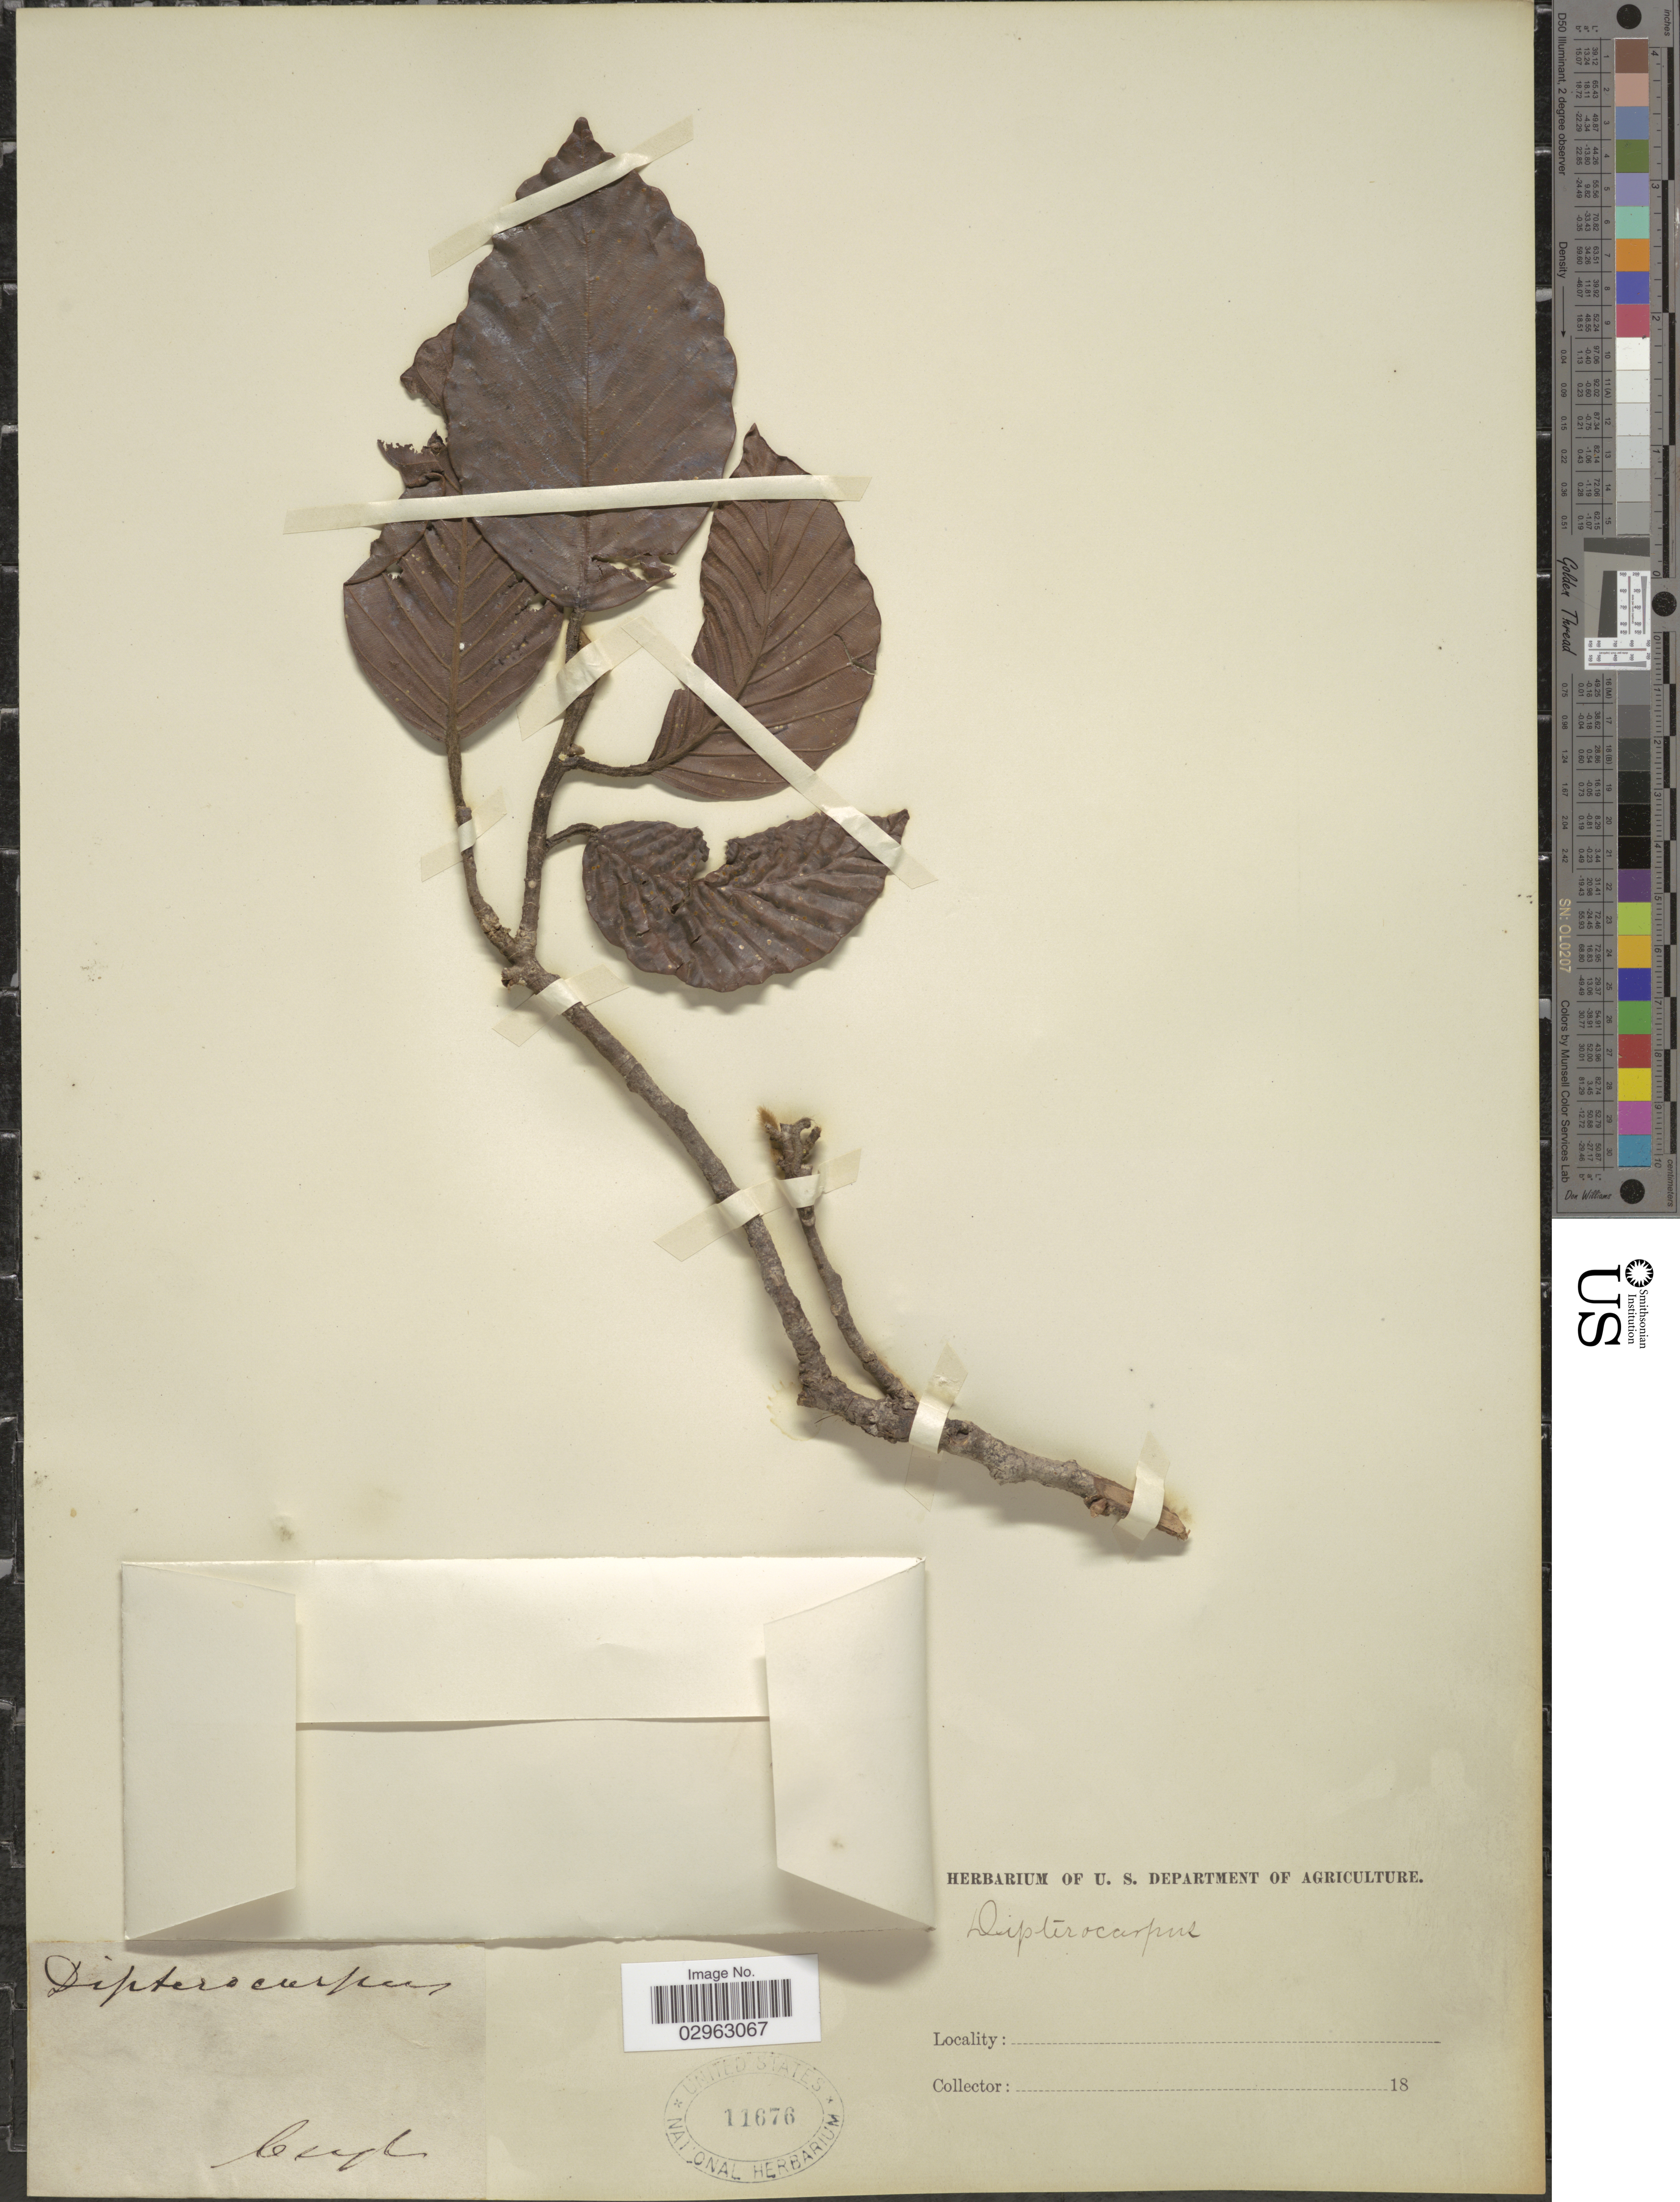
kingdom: Plantae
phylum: Tracheophyta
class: Magnoliopsida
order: Malvales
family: Dipterocarpaceae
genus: Dipterocarpus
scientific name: Dipterocarpus sp.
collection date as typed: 18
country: Sri Lanka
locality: Ceylon.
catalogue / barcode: US 11676